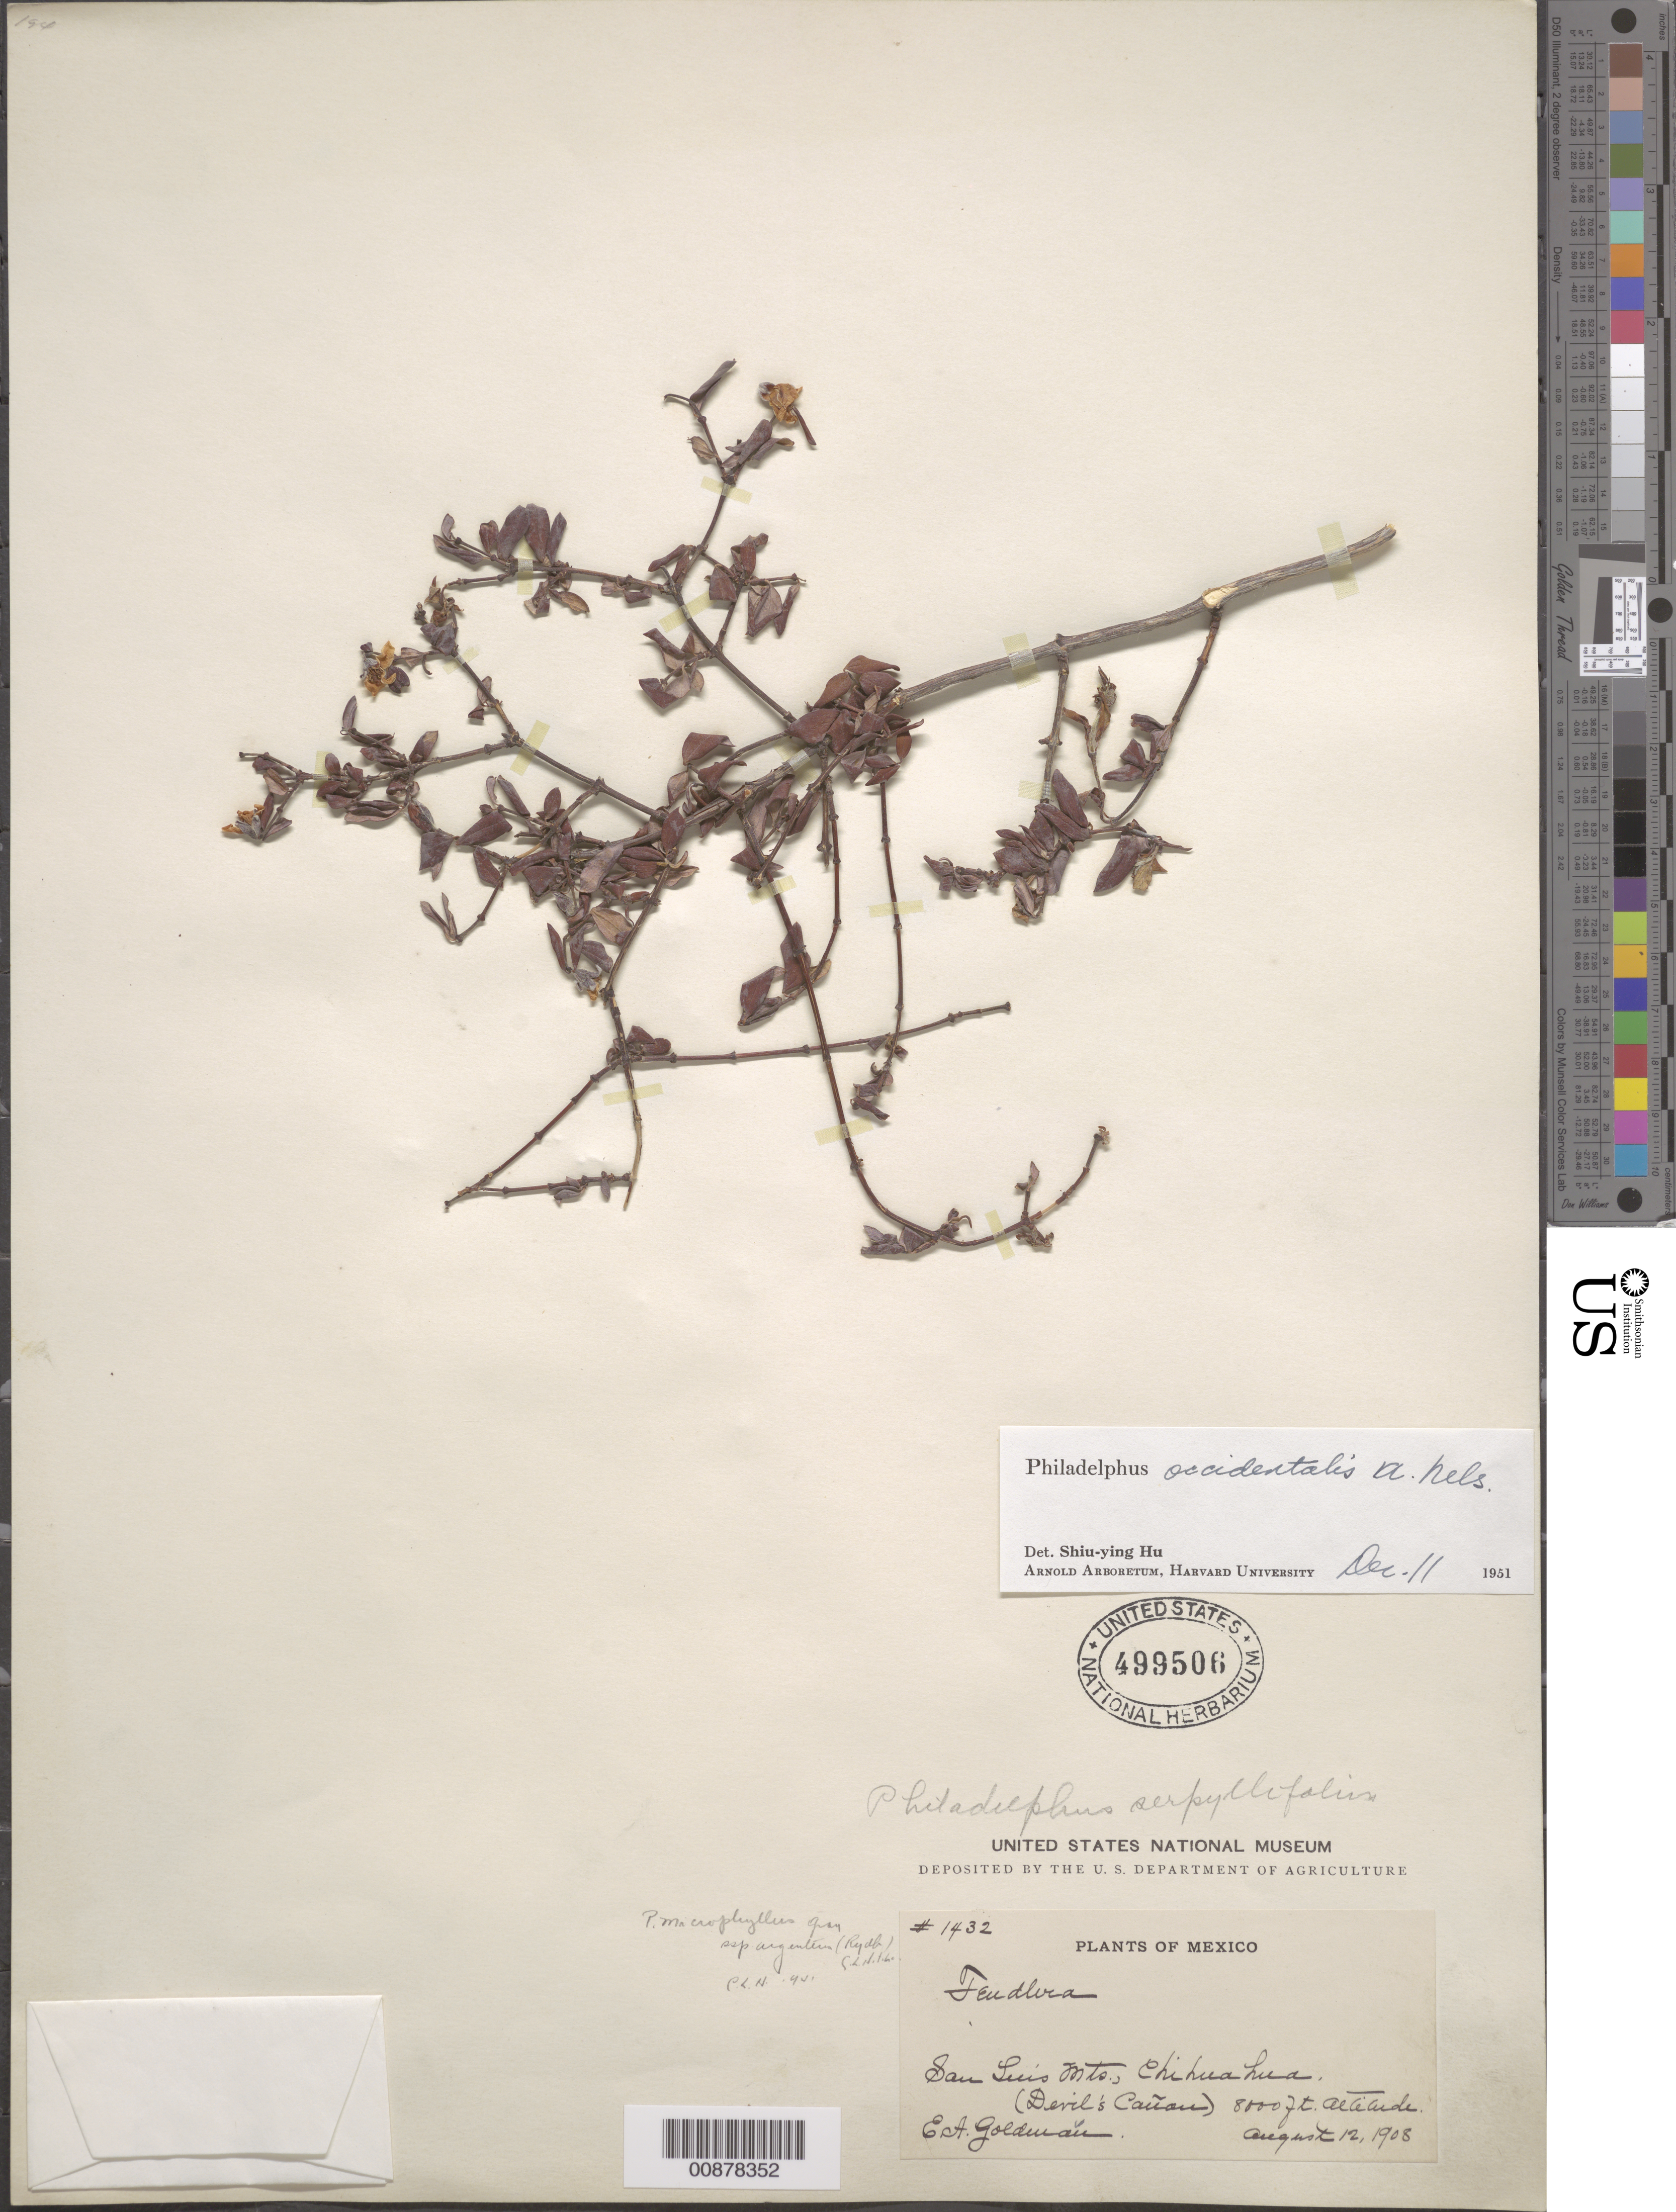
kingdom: Plantae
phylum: Tracheophyta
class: Magnoliopsida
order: Cornales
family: Hydrangeaceae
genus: Philadelphus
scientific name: Philadelphus occidentalis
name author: A. Nelson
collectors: E. A. Goldman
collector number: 1432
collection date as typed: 12 Aug 1908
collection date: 1908-08-12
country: Mexico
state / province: Chihuahua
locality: San Luis Mts., Chihuahua (Devil's Cañon).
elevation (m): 2438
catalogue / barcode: US 499506